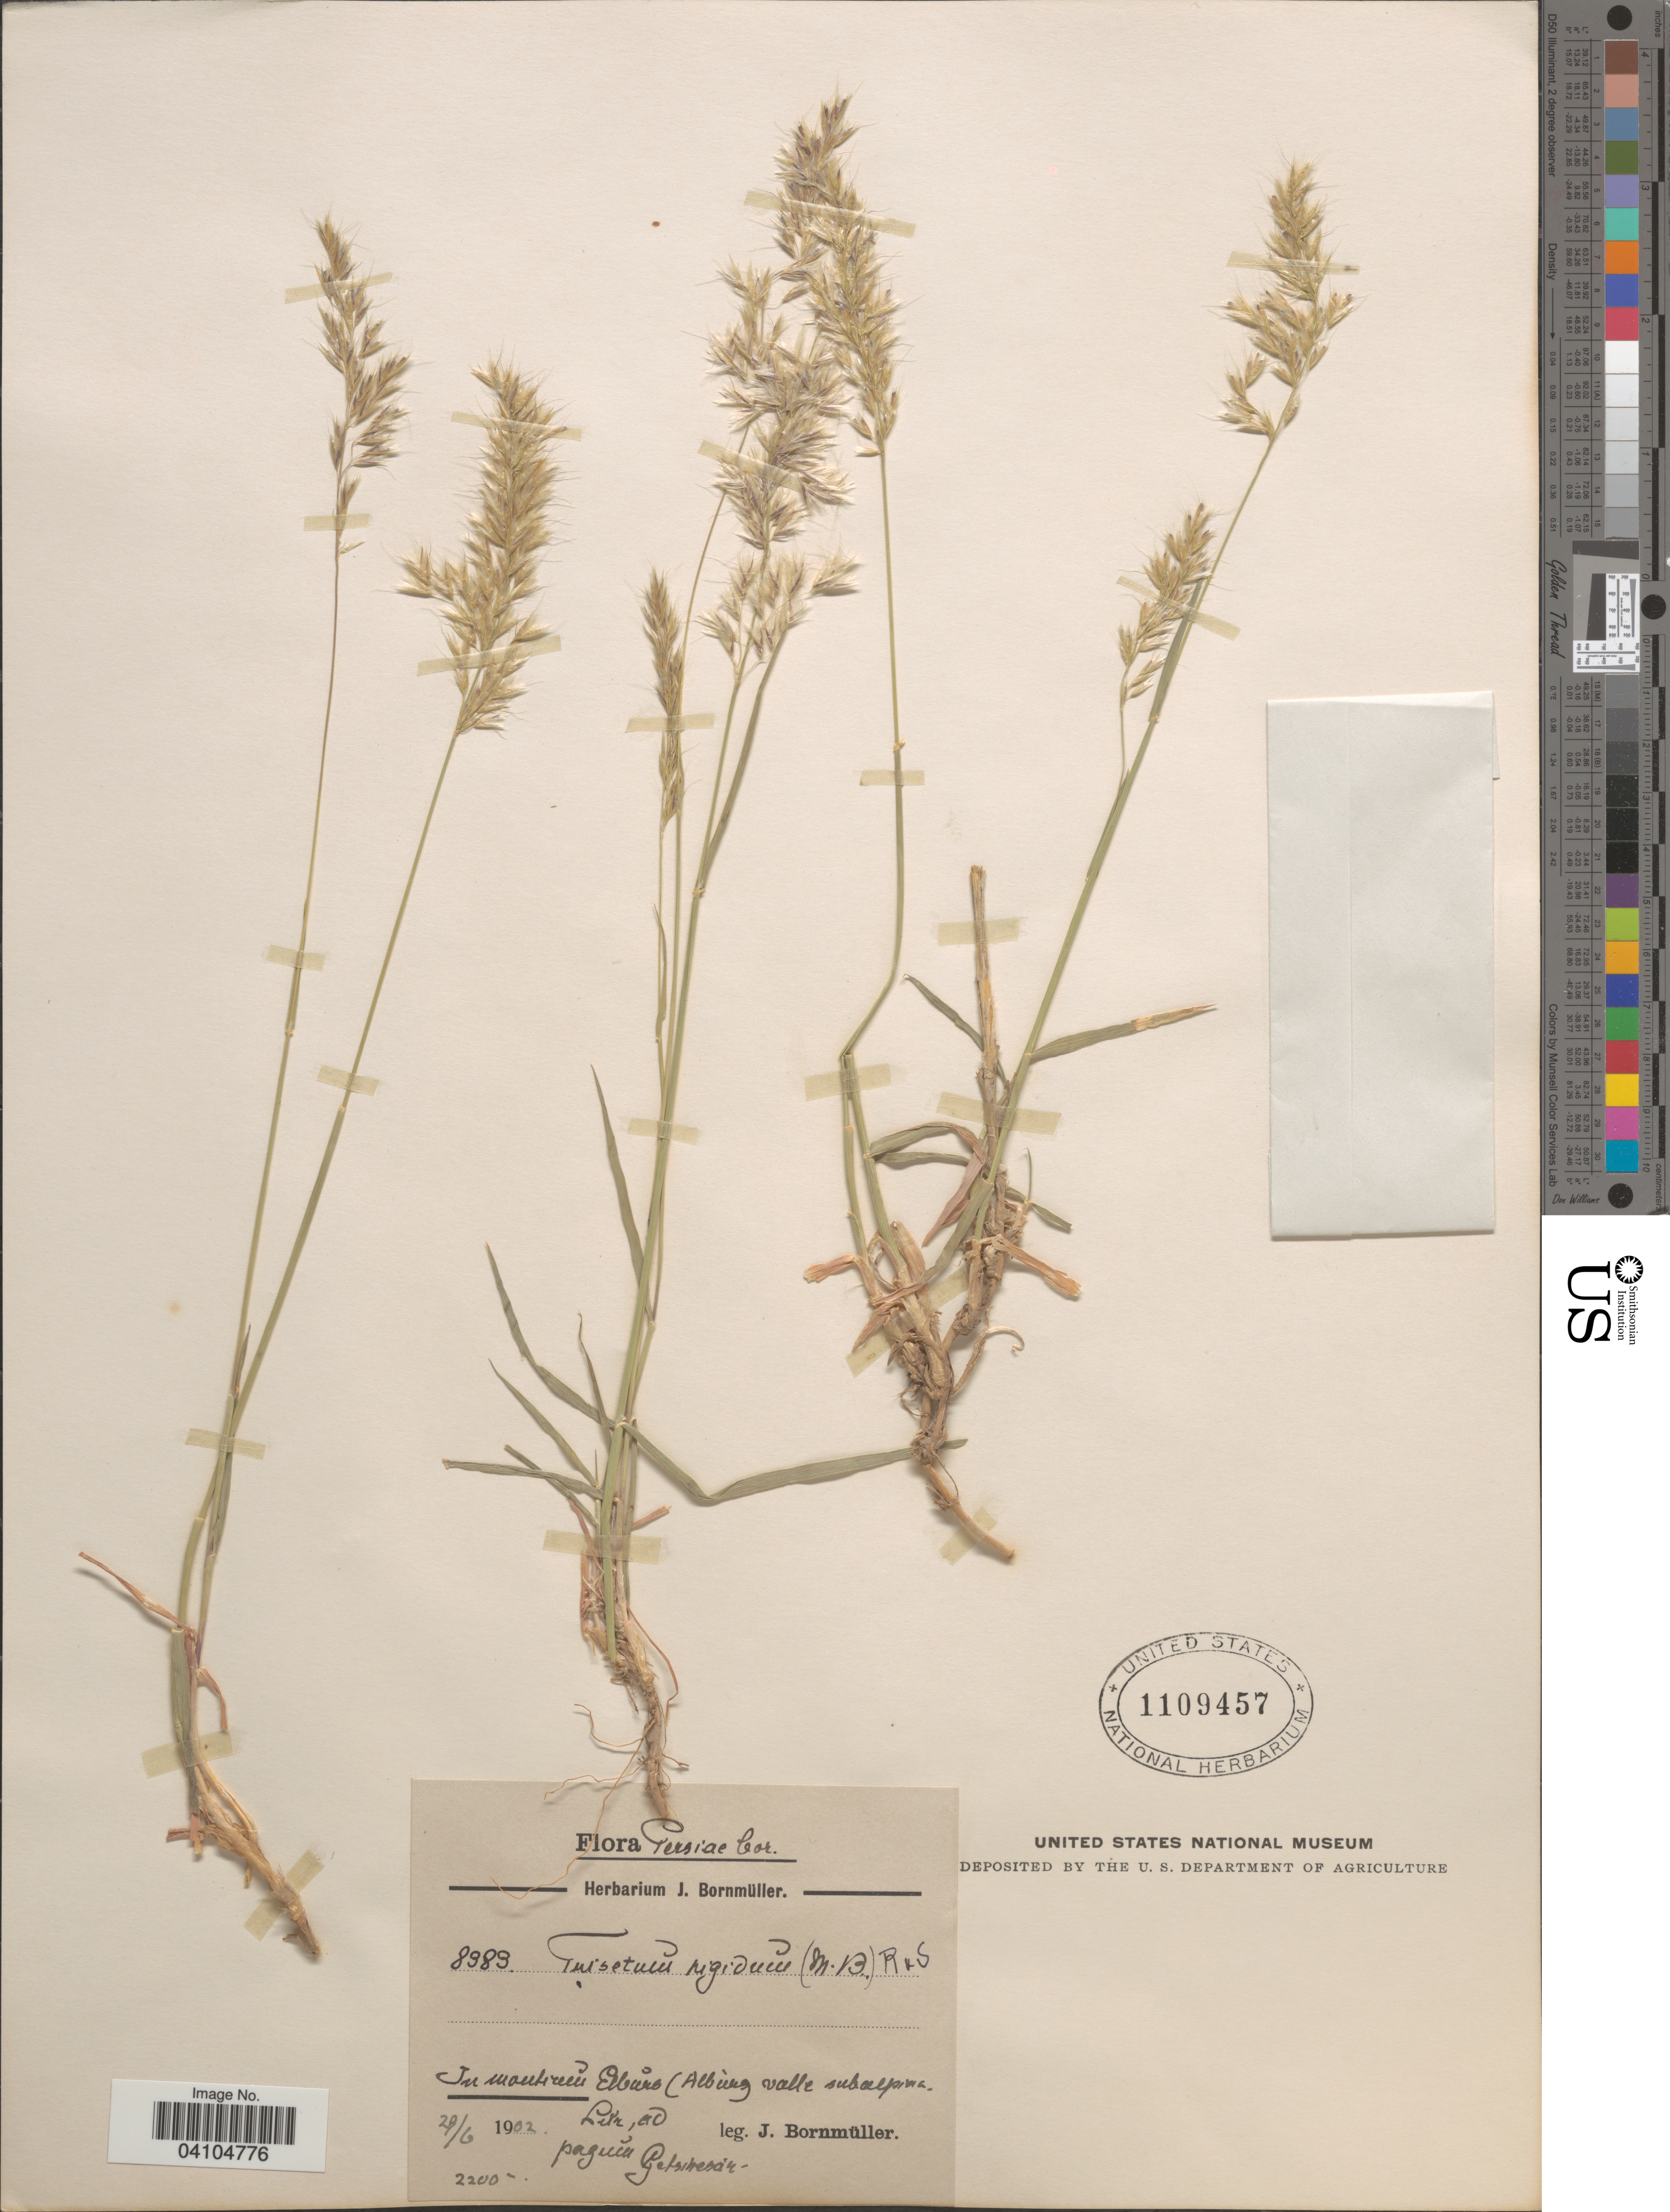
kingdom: Plantae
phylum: Tracheophyta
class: Liliopsida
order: Poales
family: Poaceae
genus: Acrospelion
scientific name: Acrospelion rigidum ined.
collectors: J. Bornmüller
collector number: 8383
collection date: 1902-06-29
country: Iran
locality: Persiae bor. In montinus Elburs (Alburs) valle subalpina, Litr [interpreted], ad pagum Getschesar.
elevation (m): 2200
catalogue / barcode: US 1109457